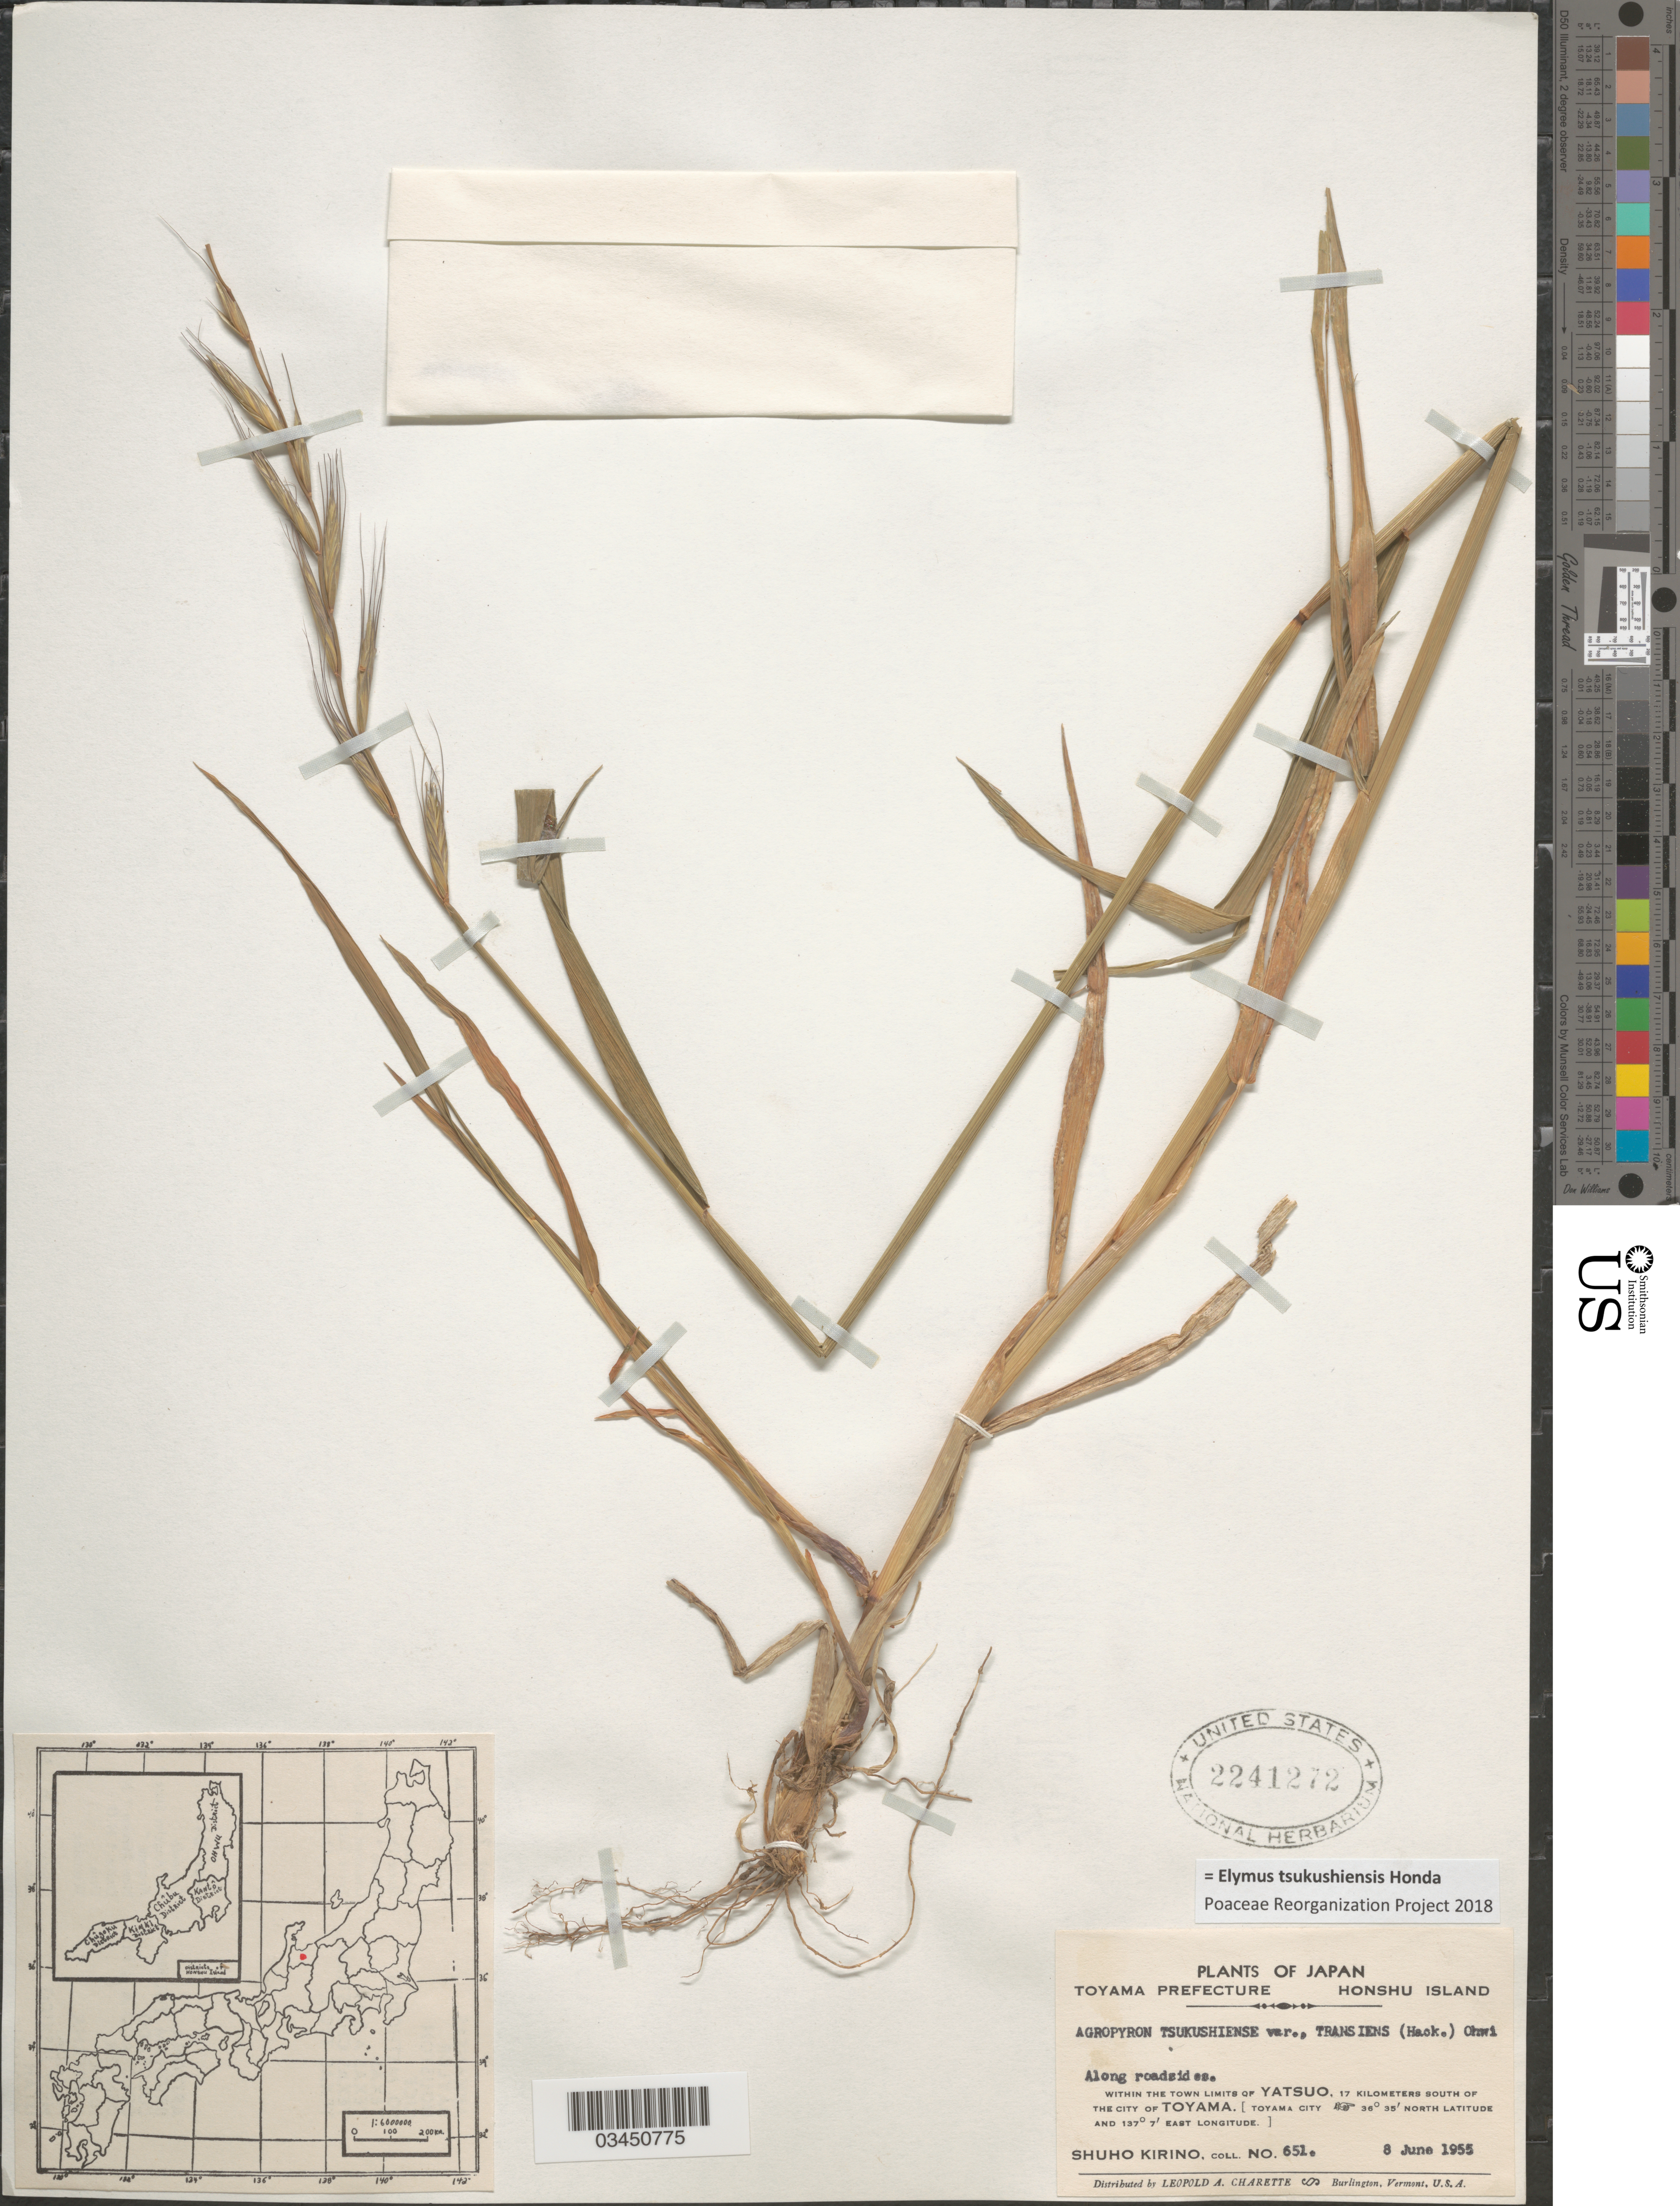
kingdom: Plantae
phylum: Tracheophyta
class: Liliopsida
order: Poales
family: Poaceae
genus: Elymus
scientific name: Elymus tsukushiensis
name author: Honda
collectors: S. Kirino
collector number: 651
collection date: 1955-06-08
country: Japan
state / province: Toyama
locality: Toyama Prefecture. Honshu Island. Along roadsides within the town limits of Yatsuo, 17 kilometers South of the city of Toyama. [Toyama city].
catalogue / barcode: US 2241272